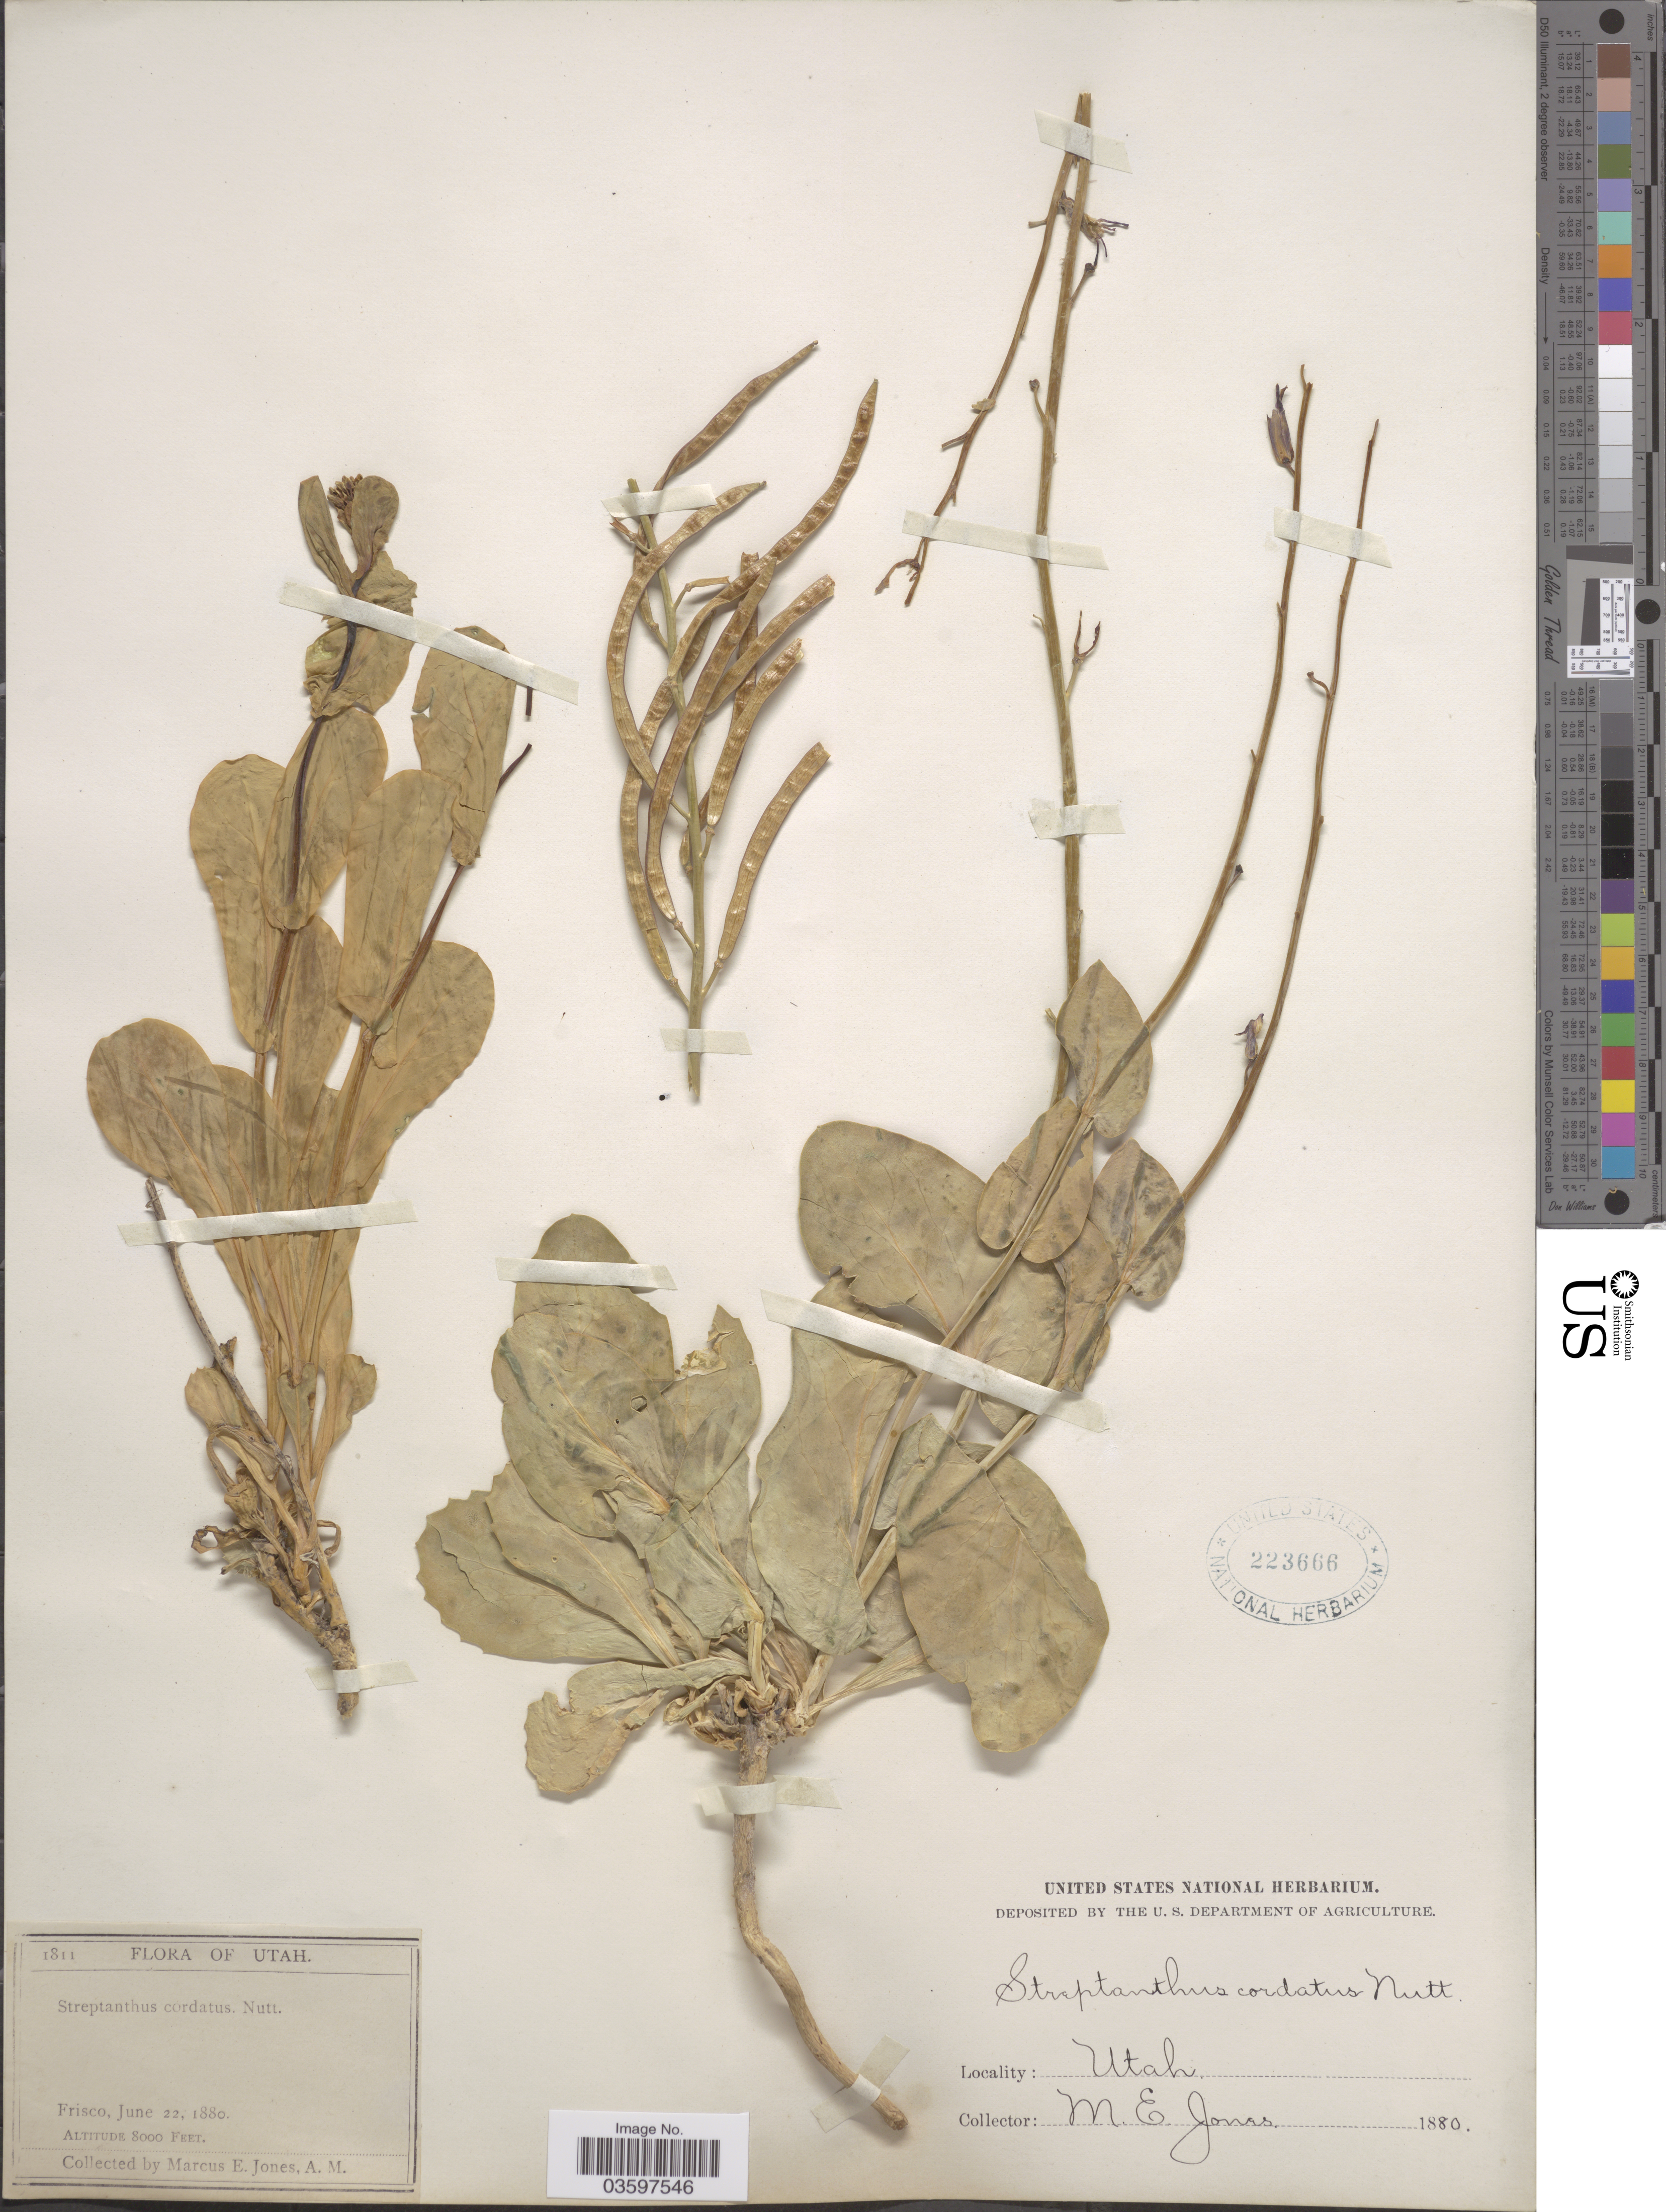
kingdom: Plantae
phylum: Tracheophyta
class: Magnoliopsida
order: Brassicales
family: Brassicaceae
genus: Streptanthus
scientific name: Streptanthus cordatus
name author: Nutt. ex Torr. & A. Gray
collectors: M. E. Jones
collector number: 1811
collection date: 1880-06-22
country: United States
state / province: Utah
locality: Frisco.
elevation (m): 2438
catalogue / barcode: US 223666